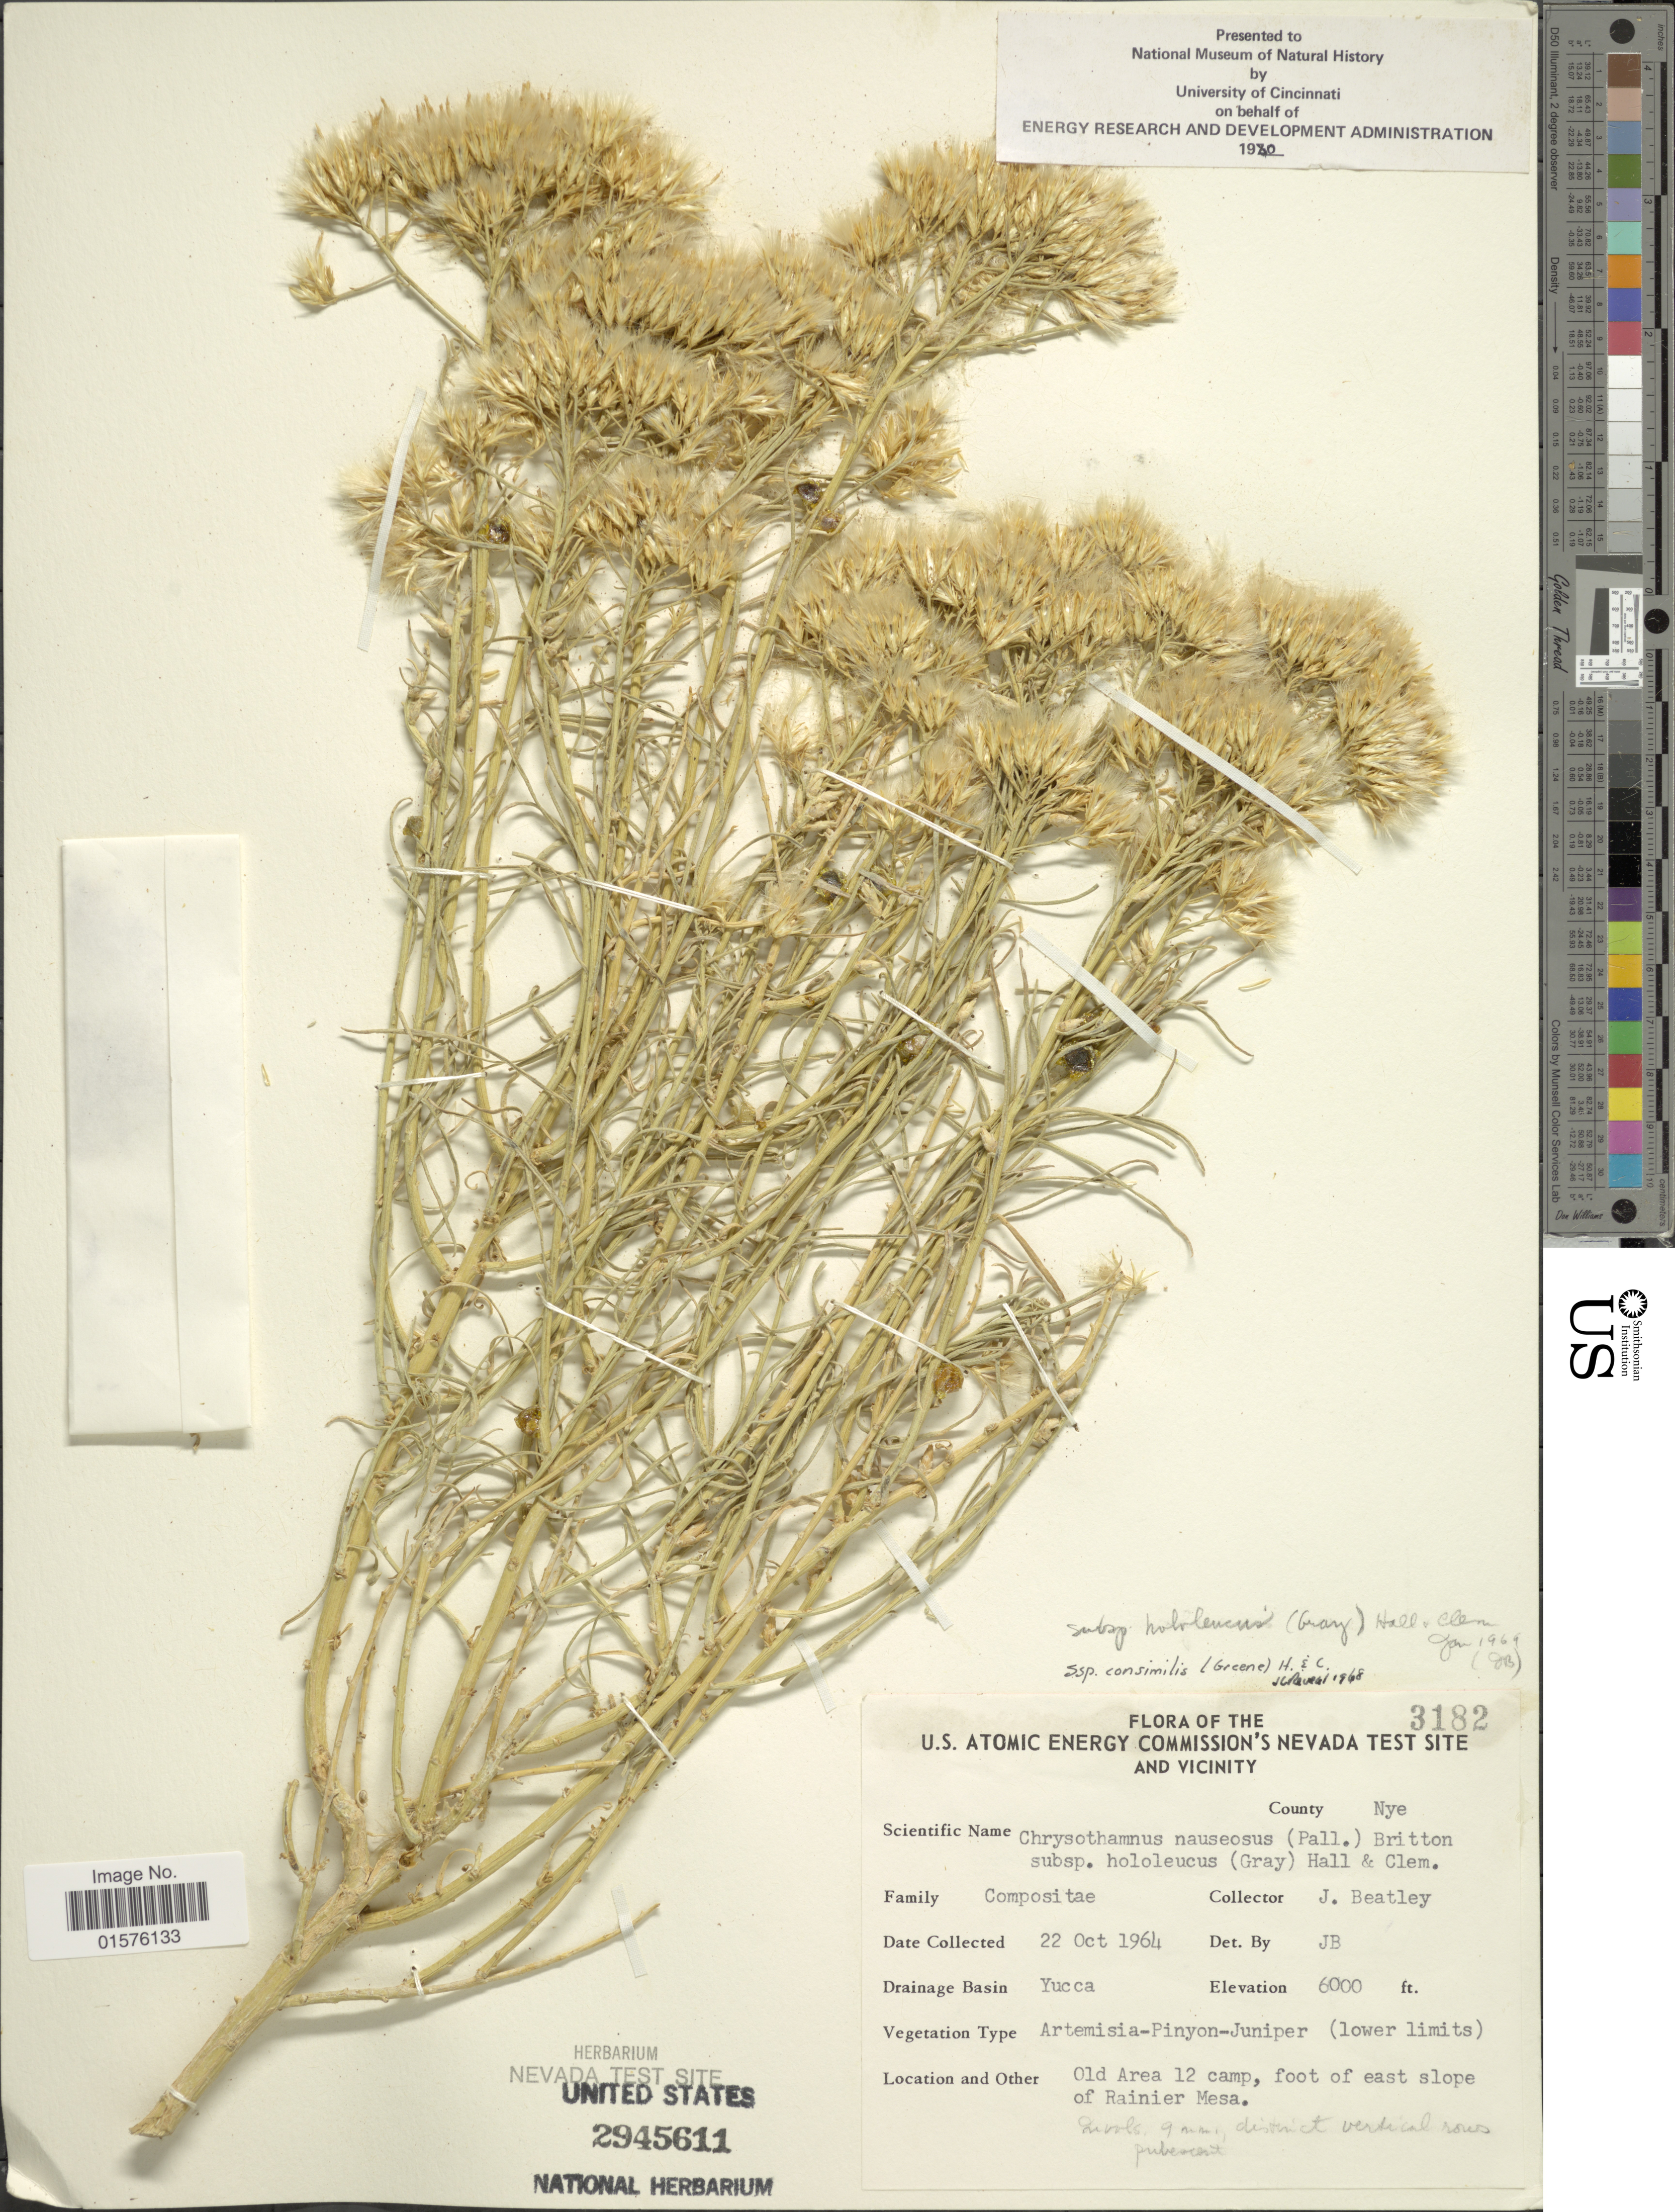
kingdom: Plantae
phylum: Tracheophyta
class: Magnoliopsida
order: Asterales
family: Asteraceae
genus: Ericameria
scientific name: Ericameria nauseosa var. hololeuca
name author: (A. Gray) G.L. Nesom & G.I. Baird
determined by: Urbatsch, Lowell E., Curator (LSU), Louisiana State University (UNITED STATES)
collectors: J. C. Beatley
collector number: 3182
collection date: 1964-10-22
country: United States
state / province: Nevada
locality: The U.S. Atomic Energy Commision's Nevada test site and vicinity, County: Nye, Drainage basin: Yucca, Olda Area Camp 12 camp, foot of east slope of Rainier Mesa.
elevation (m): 1829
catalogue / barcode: US 2945611